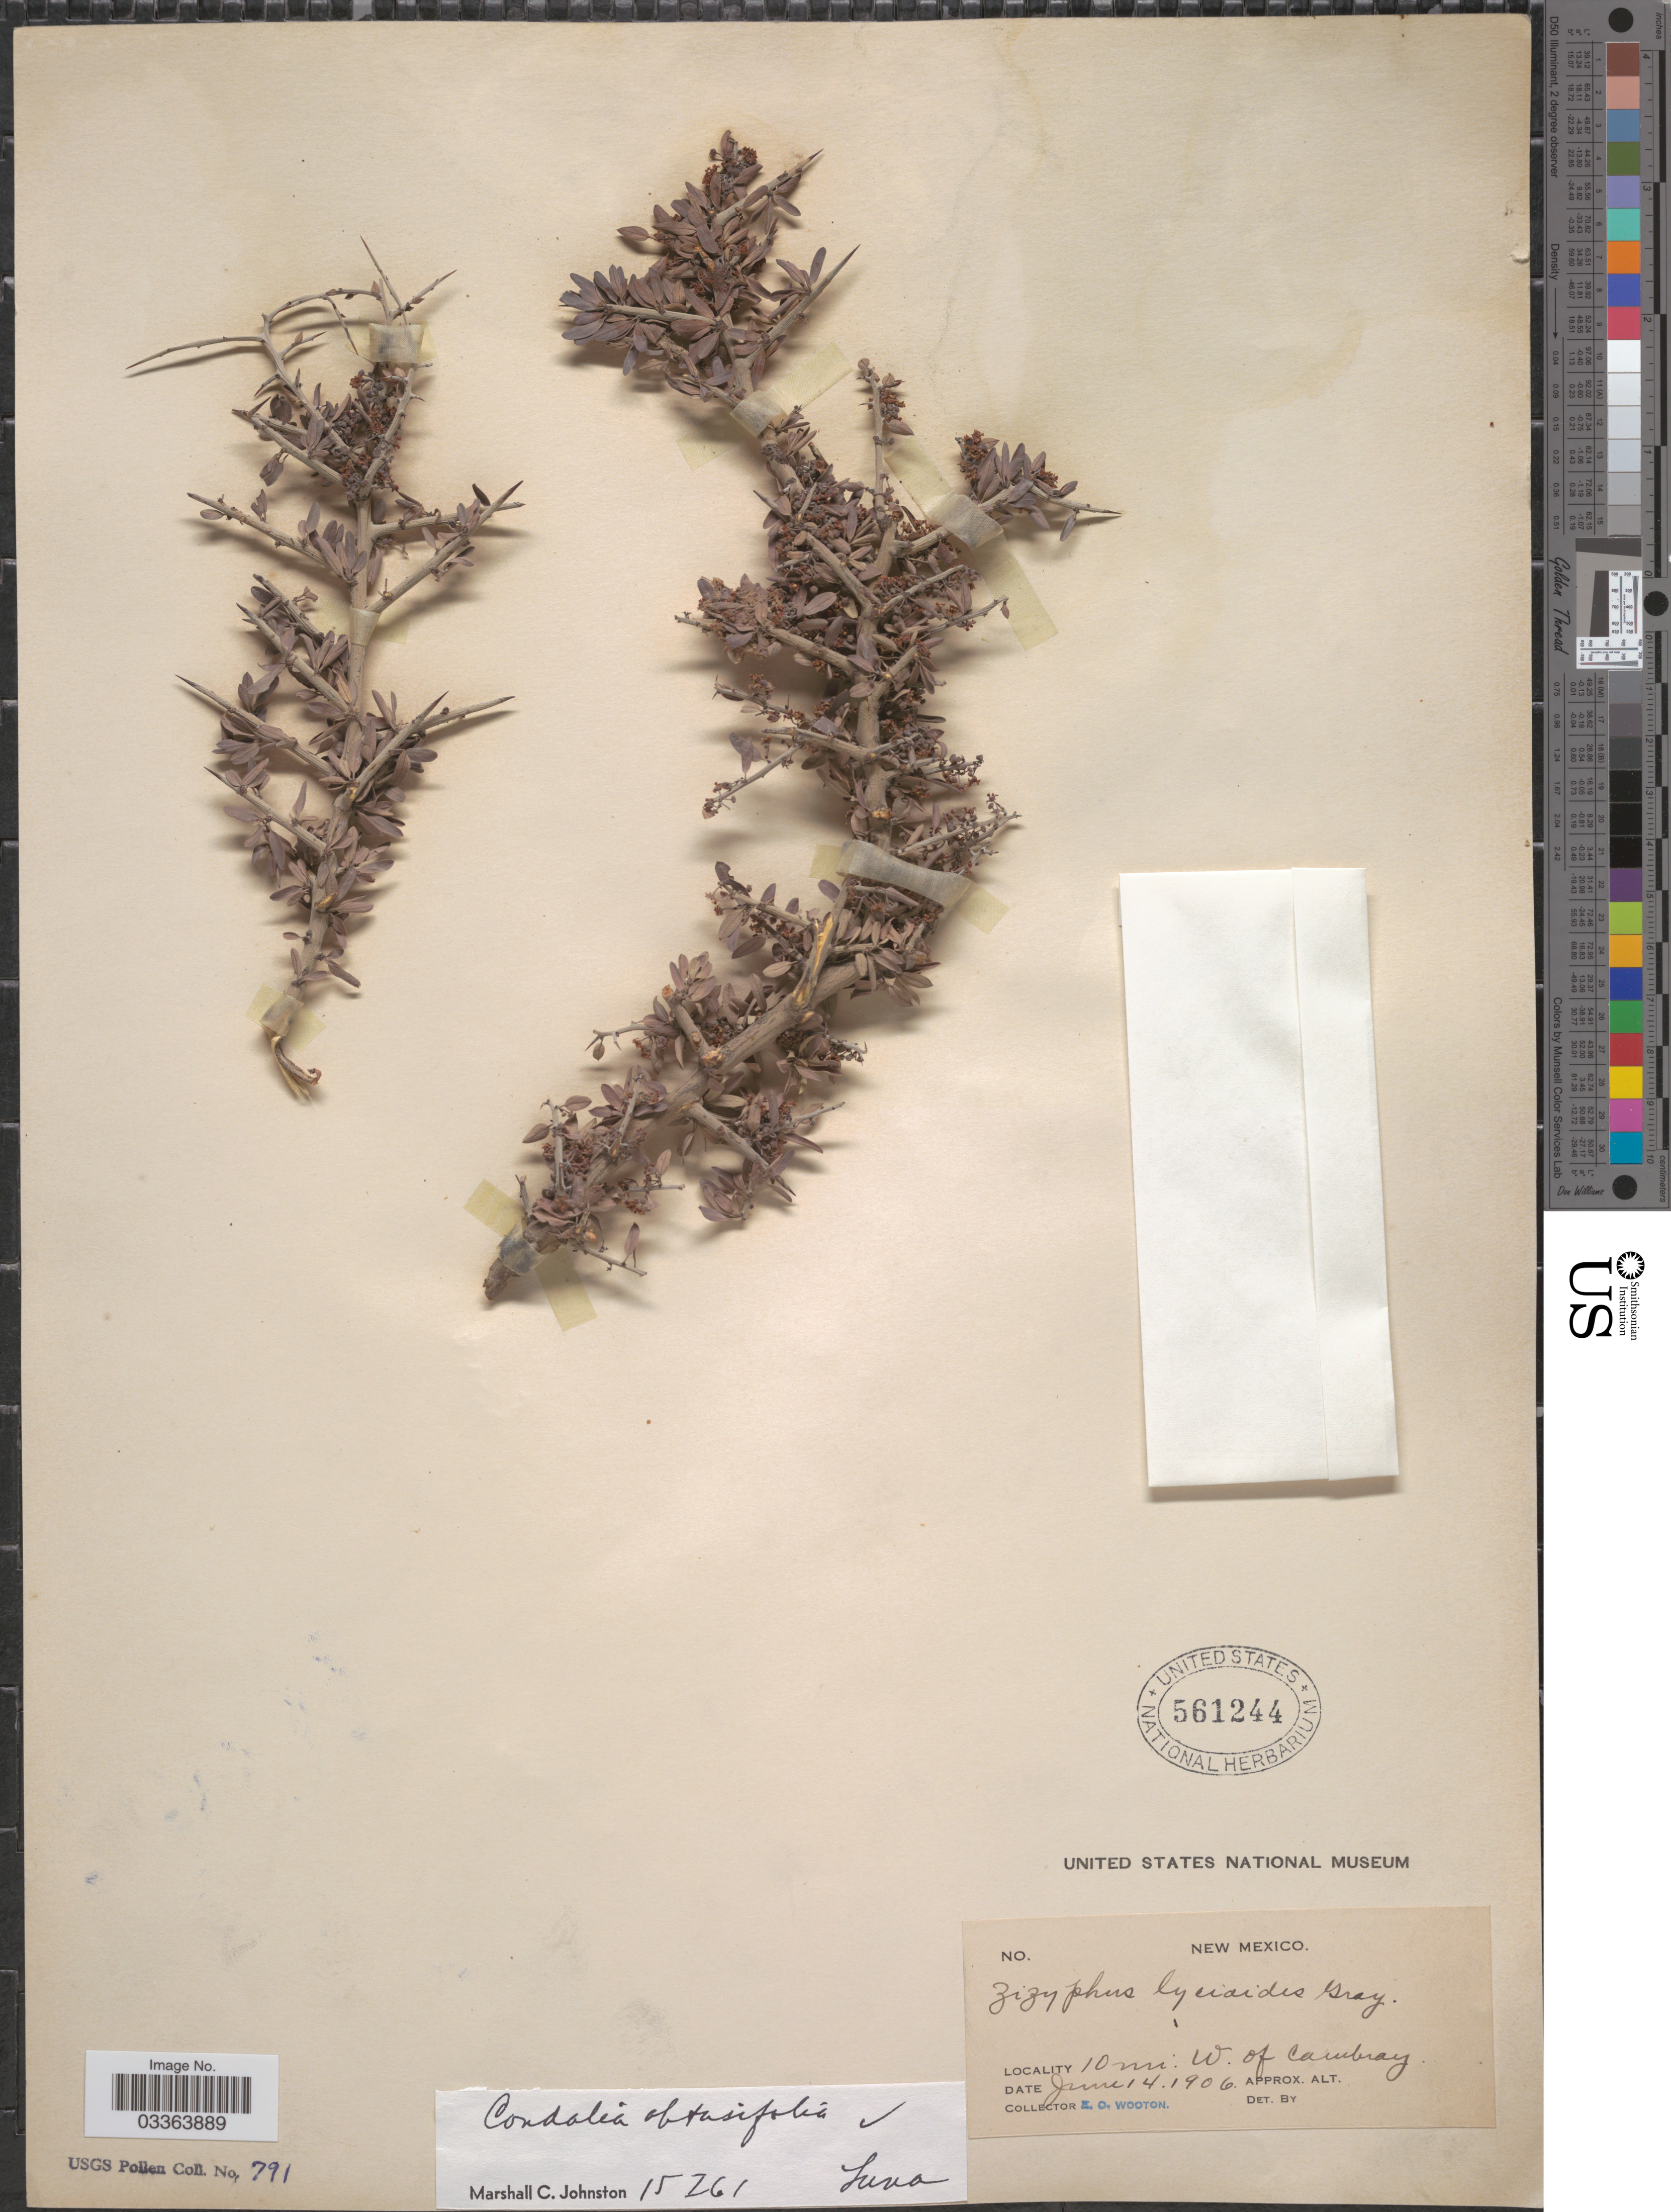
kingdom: Plantae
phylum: Tracheophyta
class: Magnoliopsida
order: Rosales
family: Rhamnaceae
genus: Sarcomphalus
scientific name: Sarcomphalus obtusifolius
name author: (Hook. ex Torr. & A. Gray) Hauenschild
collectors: E. O. Wooton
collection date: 1906-06-14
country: United States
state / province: New Mexico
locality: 10 mi. W. of Cambray.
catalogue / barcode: US 561244